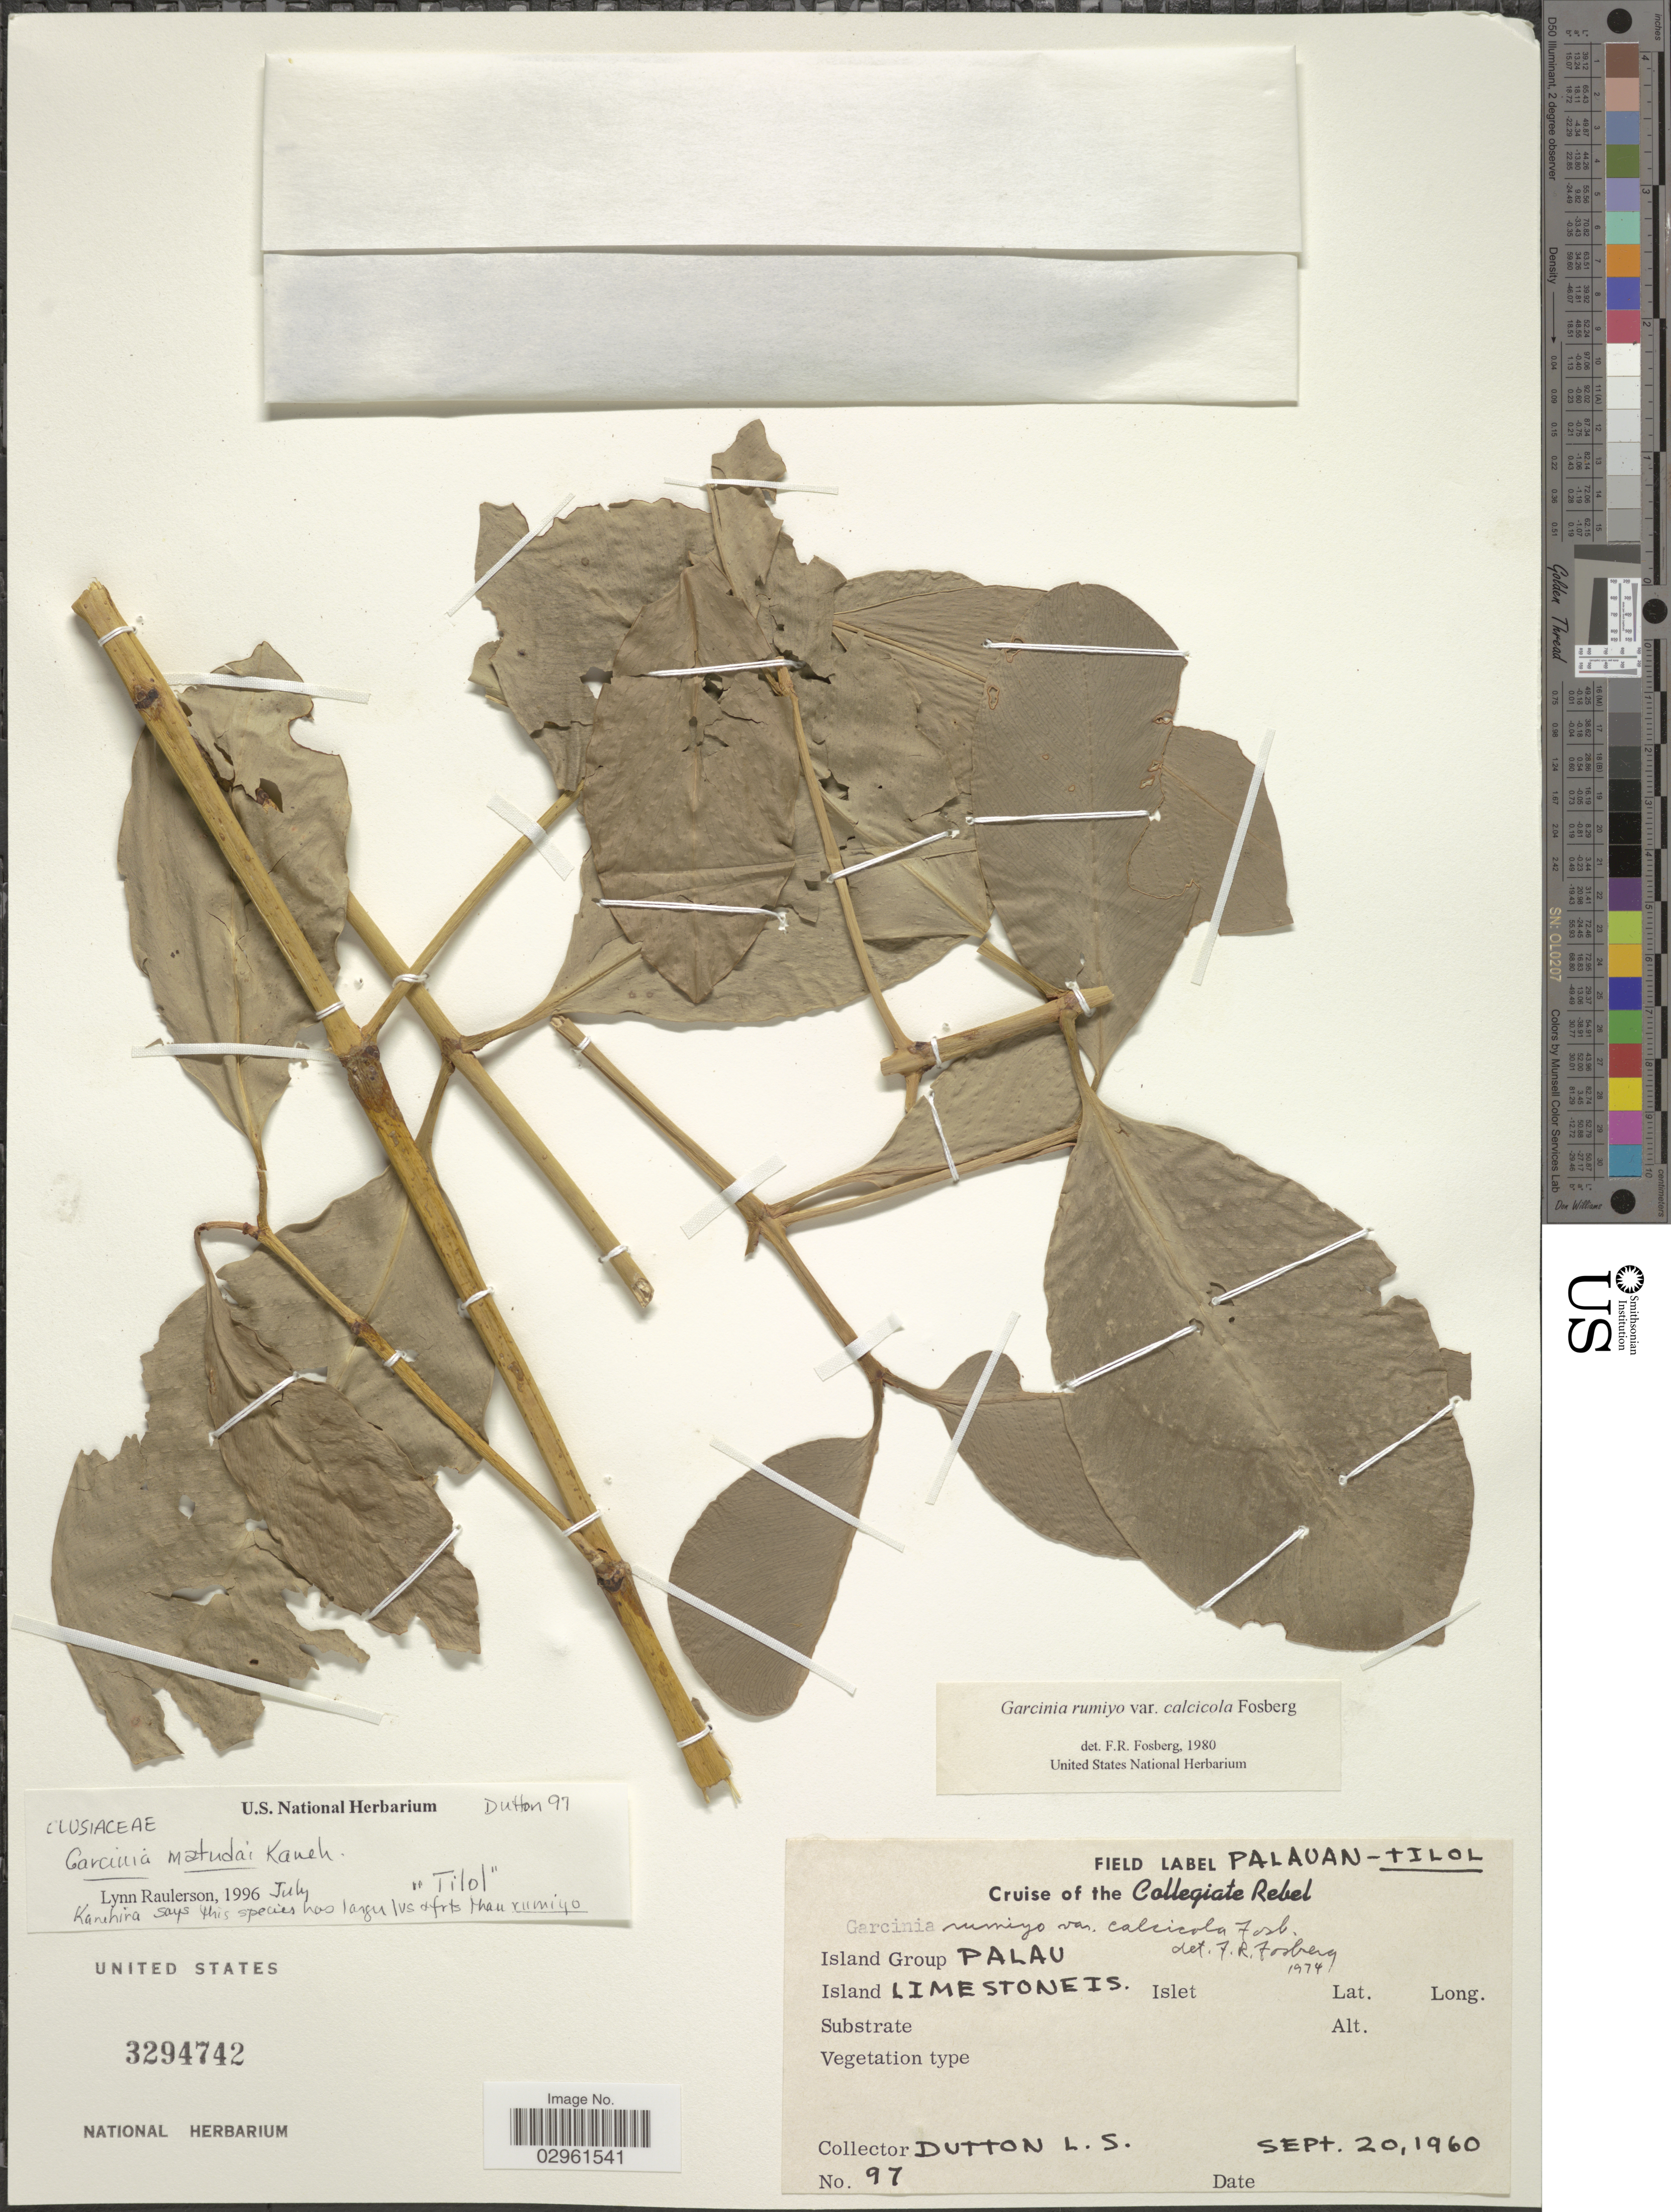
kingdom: Plantae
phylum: Tracheophyta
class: Magnoliopsida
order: Malpighiales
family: Clusiaceae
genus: Garcinia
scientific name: Garcinia matsudai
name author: Kaneh.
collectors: L. Dutton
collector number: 97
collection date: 1960-09-20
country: Palau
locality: Palauan - Tilol, Island Group Palau. Island Limestone Is.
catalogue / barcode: US 3294742